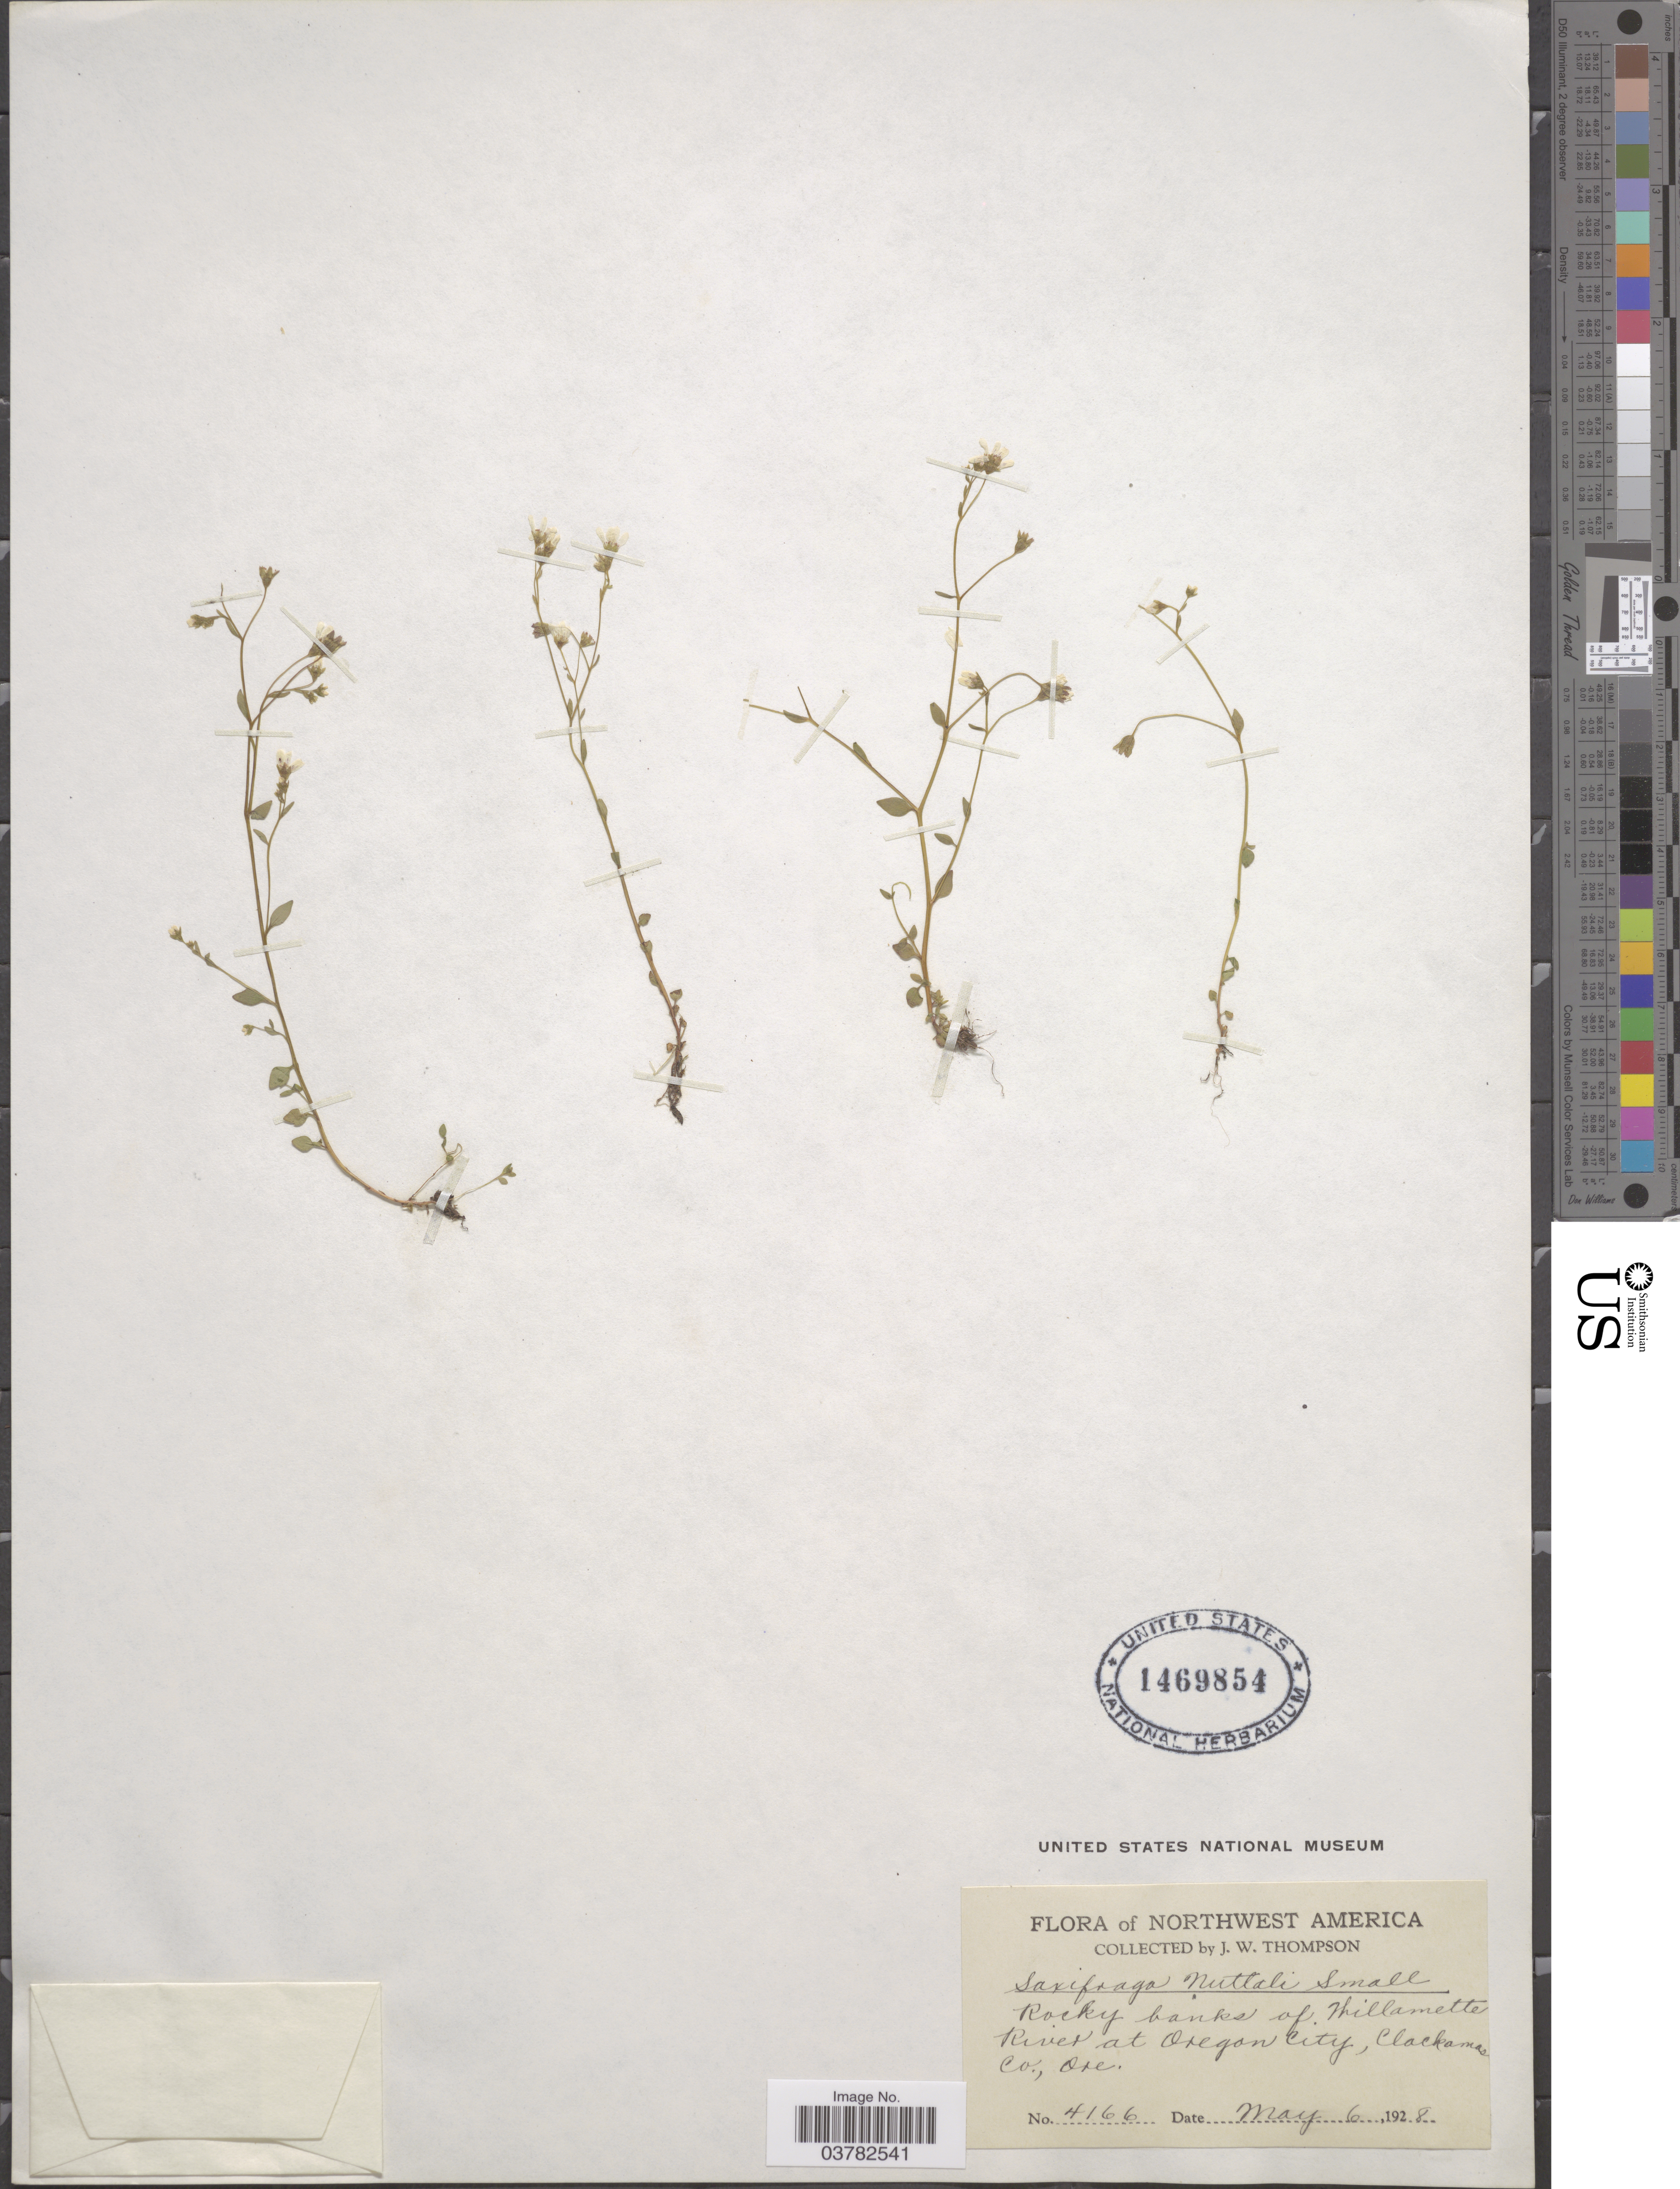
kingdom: Plantae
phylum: Tracheophyta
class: Magnoliopsida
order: Saxifragales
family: Saxifragaceae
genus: Saxifraga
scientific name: Saxifraga nuttallii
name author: Small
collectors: J. Thompson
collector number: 4166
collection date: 1928-05-06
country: United States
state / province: Oregon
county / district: Clackamas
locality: Northwest America. Rocky banks of Willamette River at Oregon City, Clackamas Co.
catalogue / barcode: US 1469854